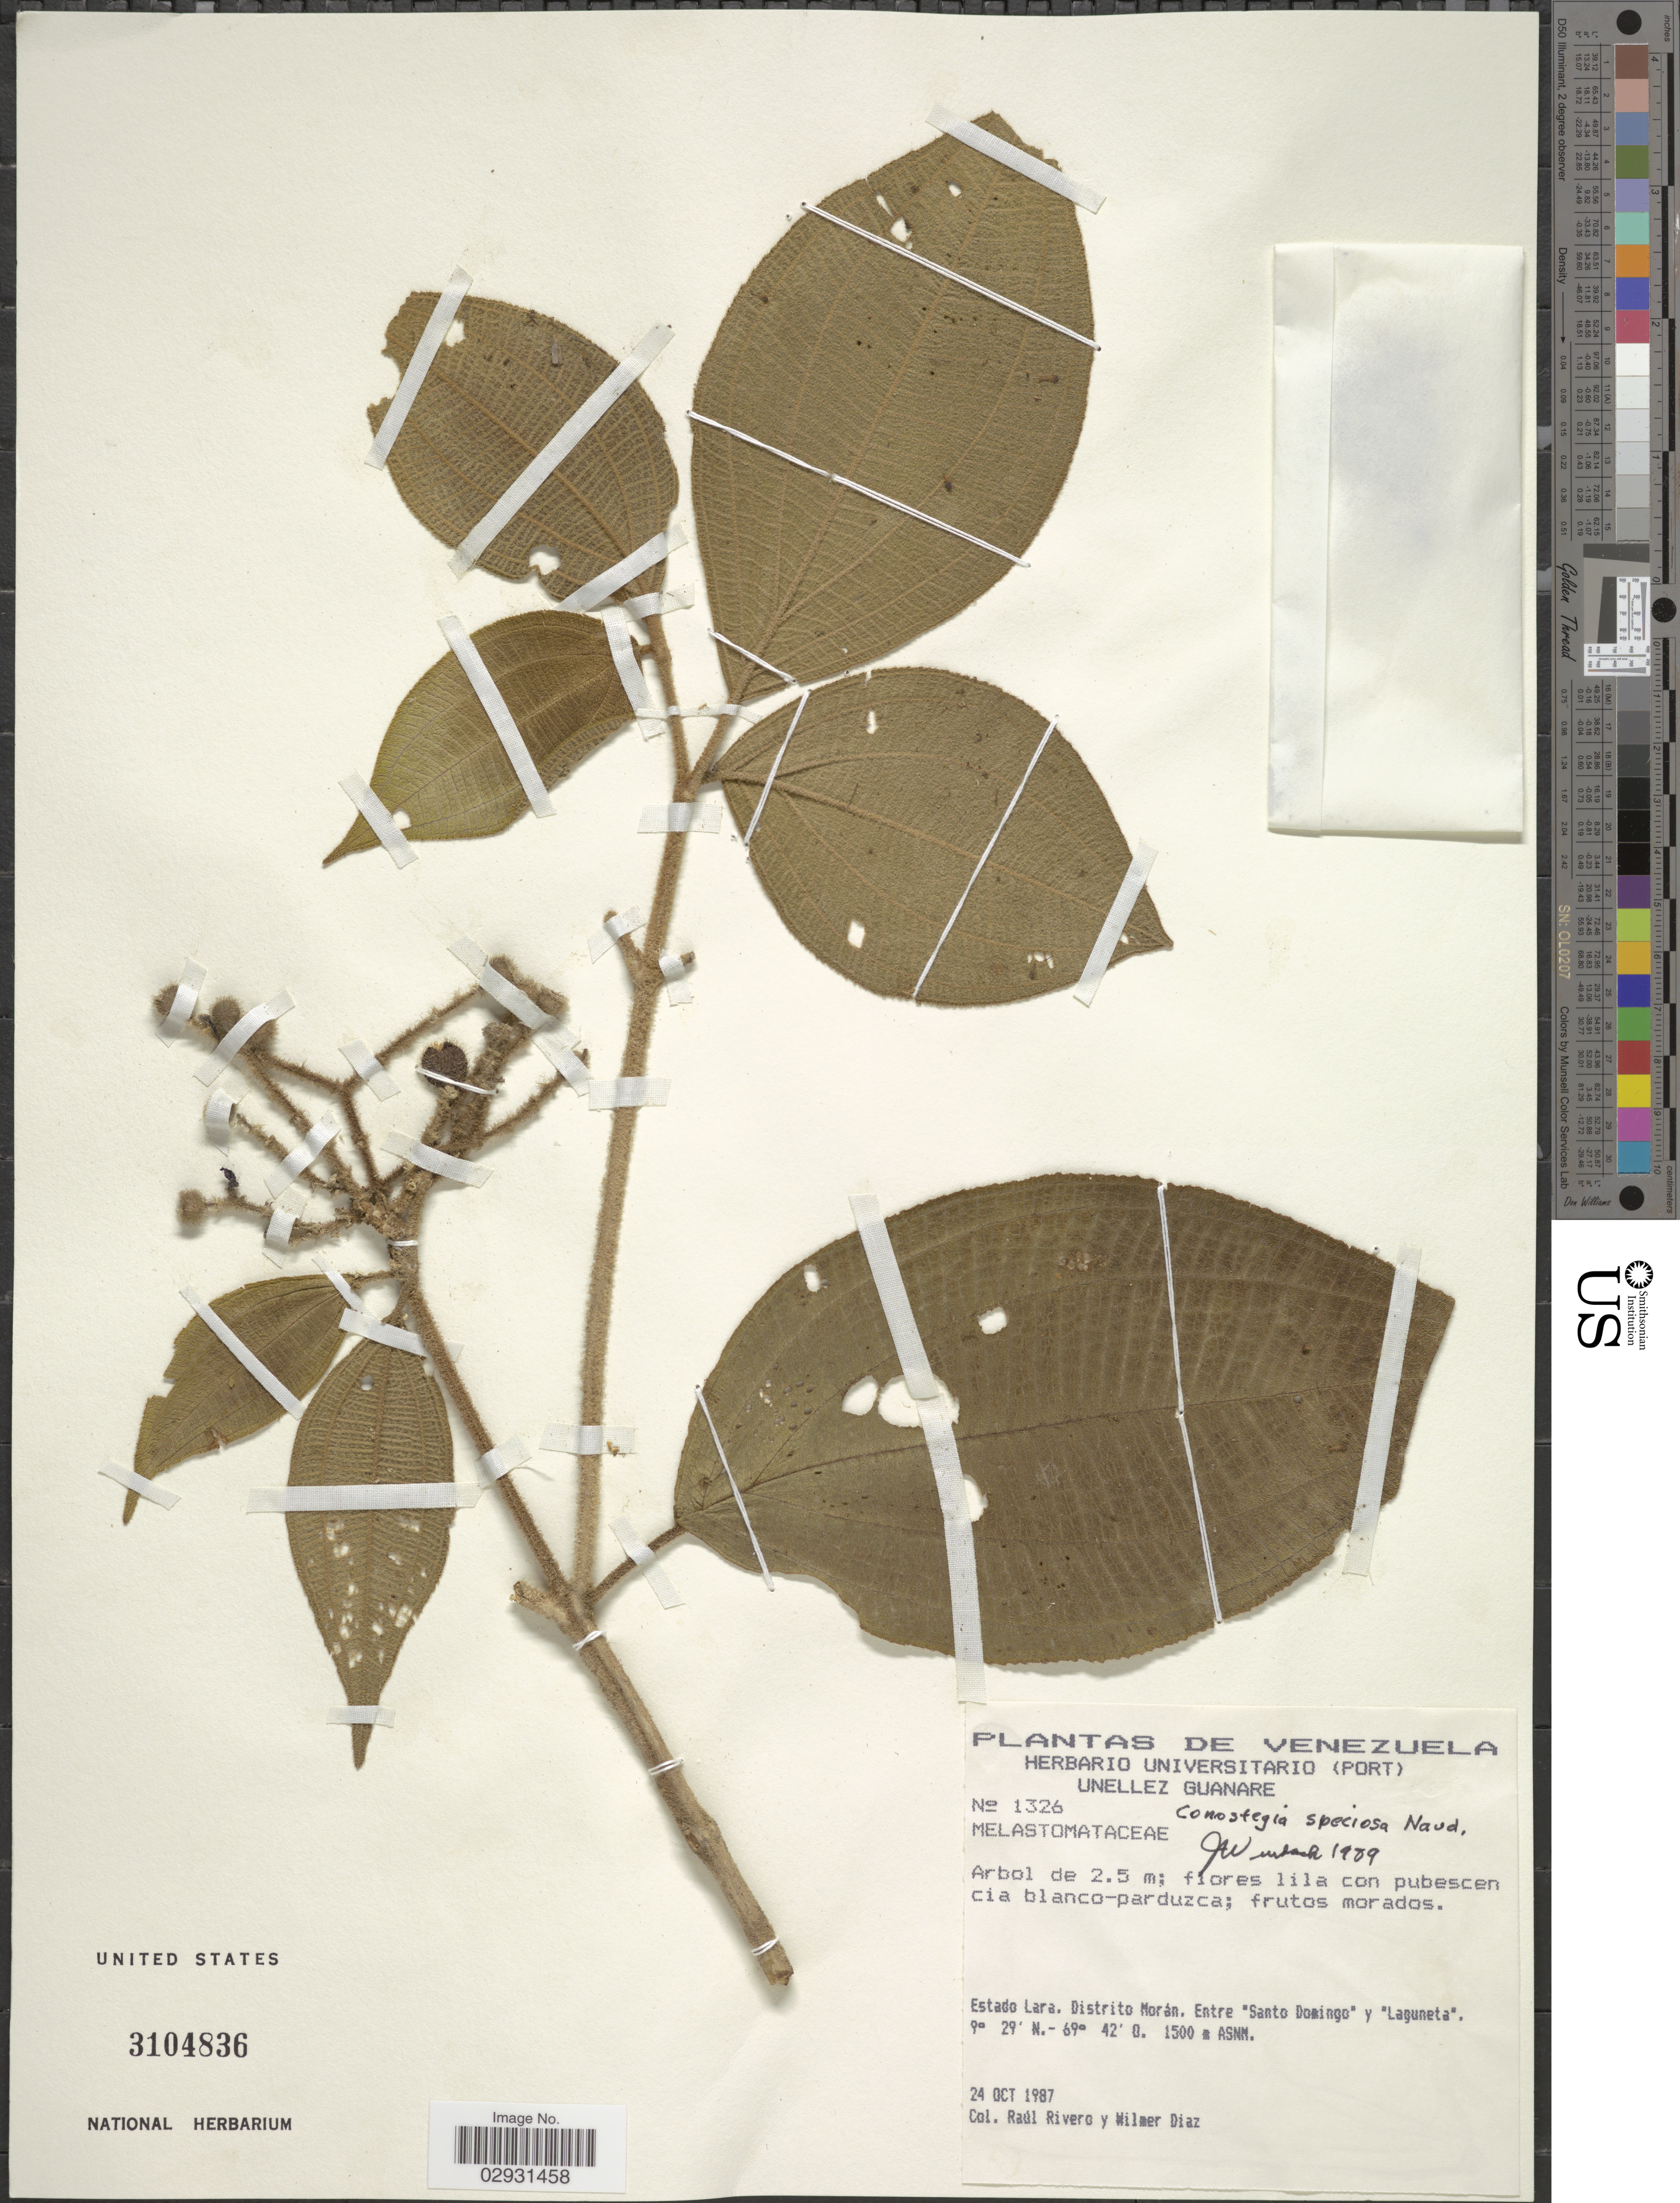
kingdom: Plantae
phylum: Tracheophyta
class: Magnoliopsida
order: Myrtales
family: Melastomataceae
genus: Conostegia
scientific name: Conostegia speciosa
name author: Naudin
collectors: R. Rivero & W. Díaz P.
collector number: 1326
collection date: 1987-10-24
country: Venezuela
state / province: Lara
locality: Distrito Morán. Entre "Santo Domingo" y "Laguneta".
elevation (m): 1500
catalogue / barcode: US 3104836